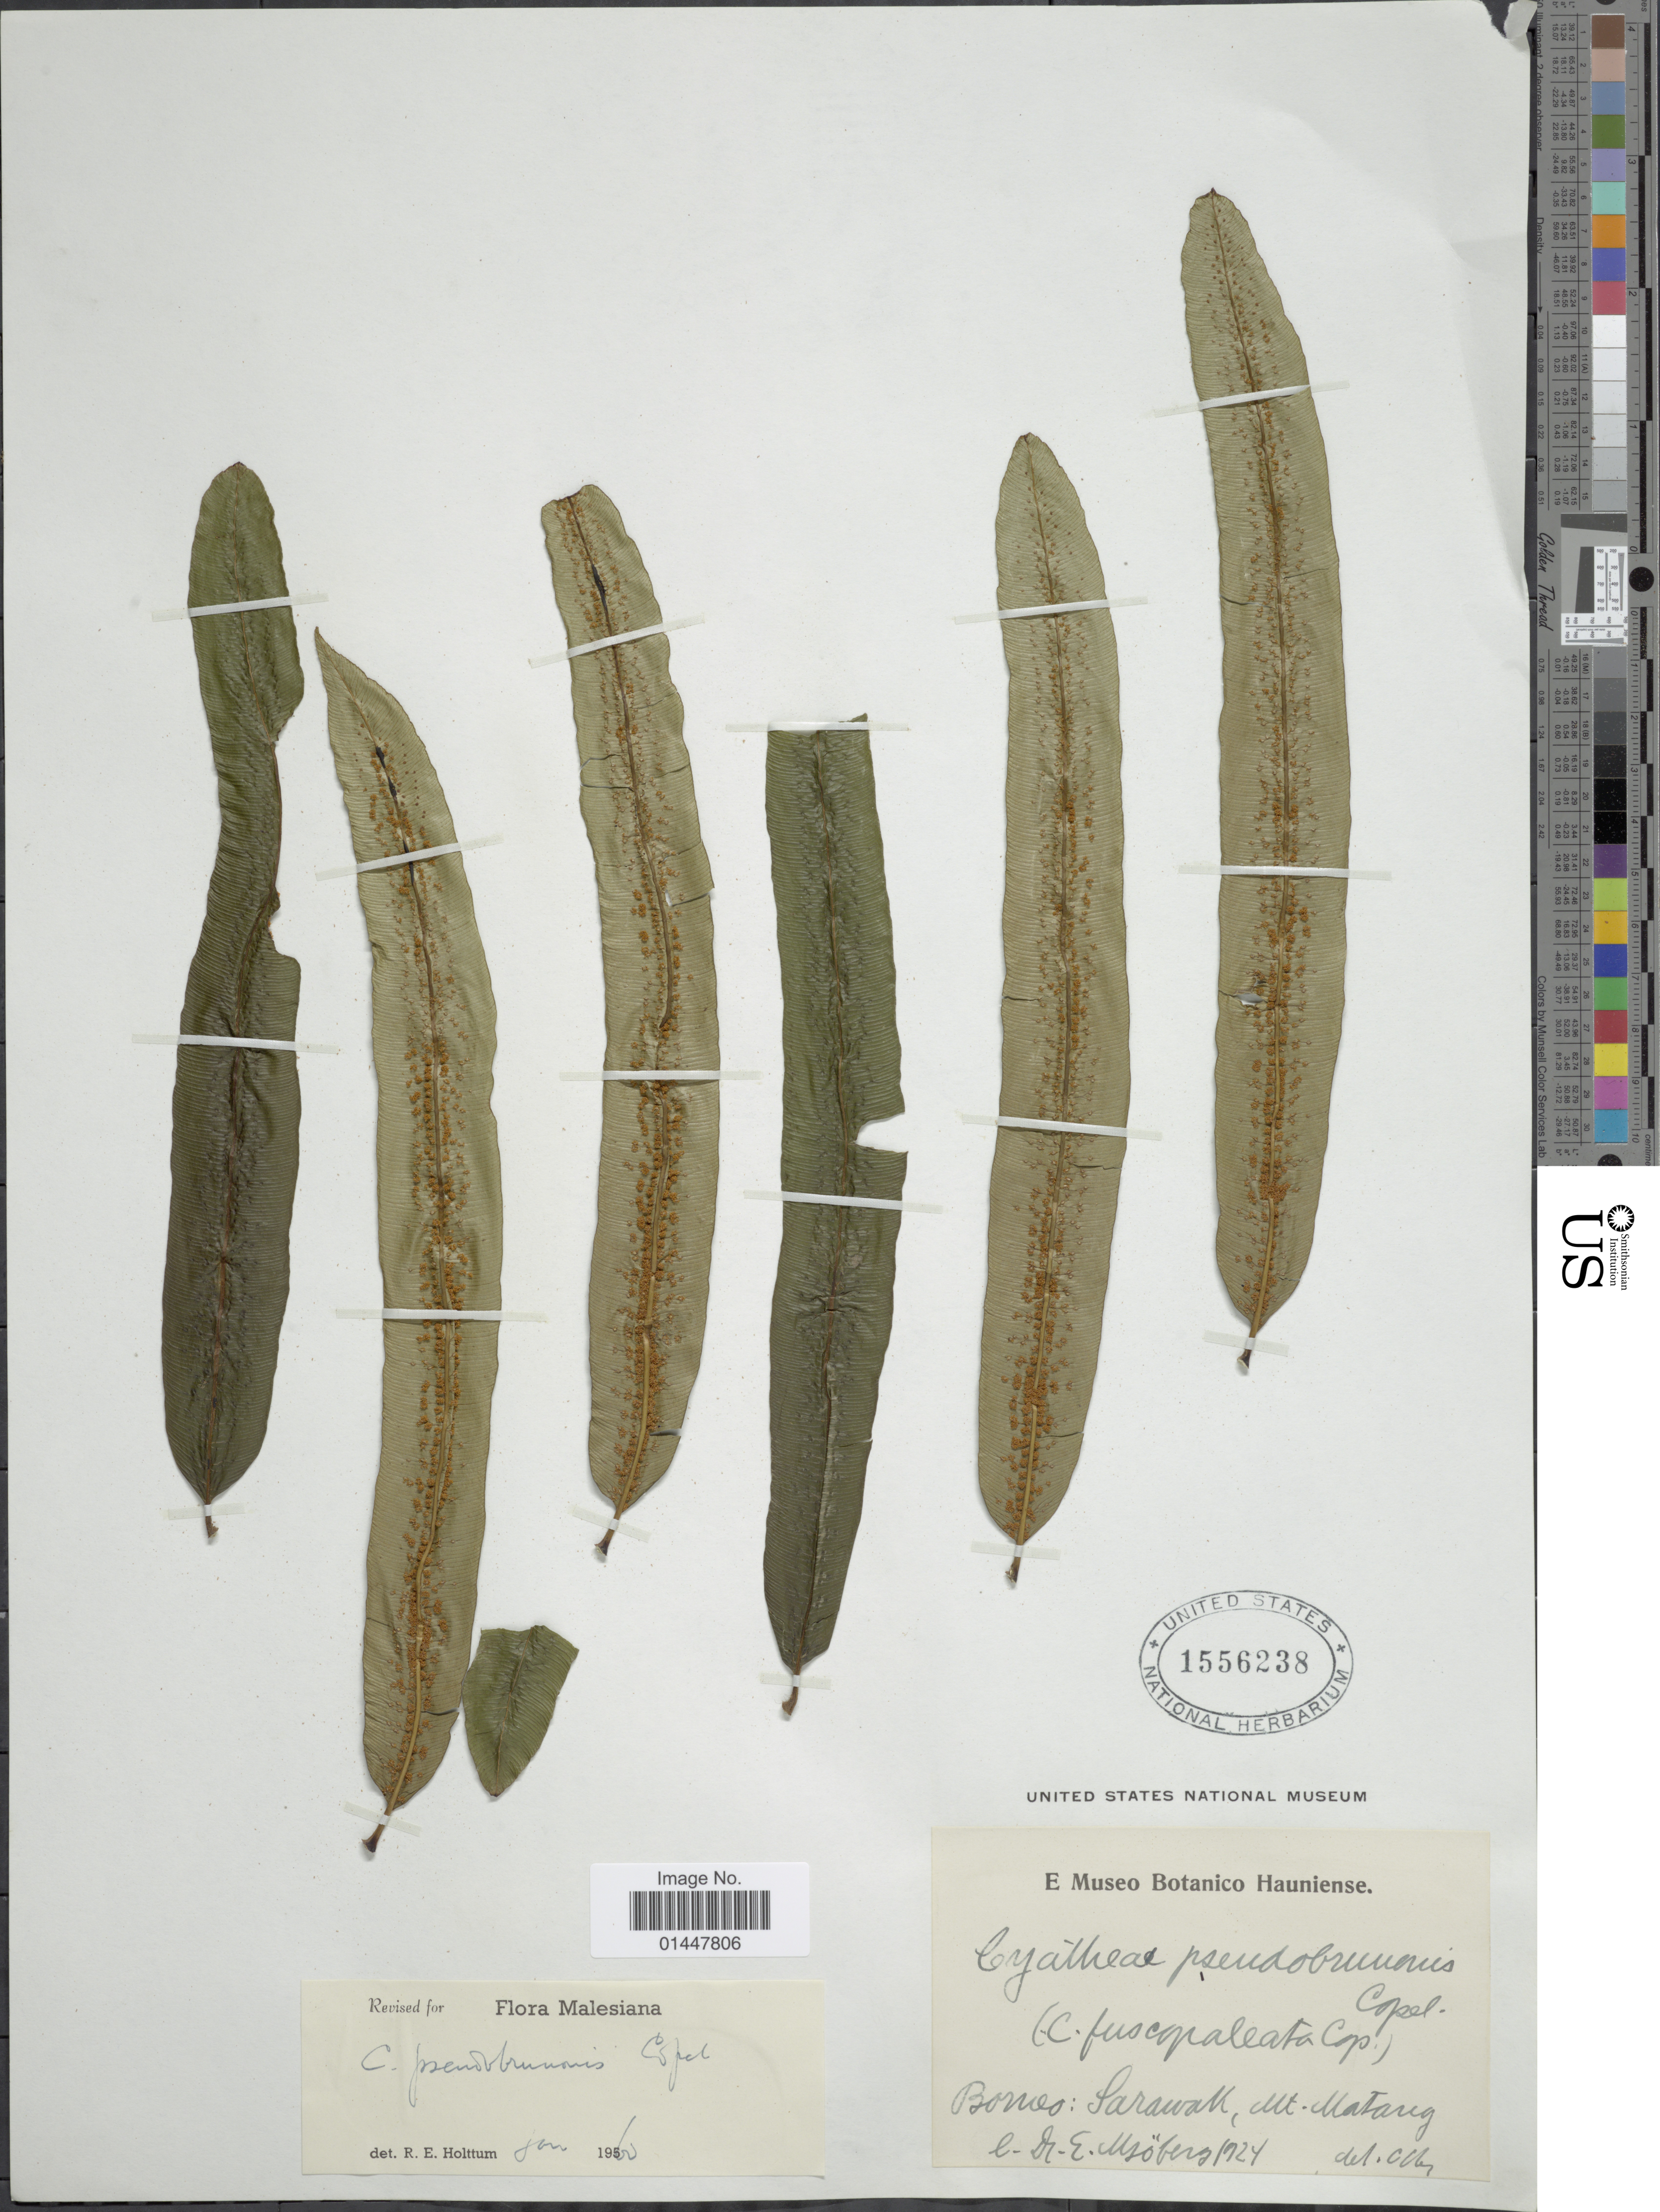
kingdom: Plantae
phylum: Tracheophyta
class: Polypodiopsida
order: Cyatheales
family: Cyatheaceae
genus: Sphaeropteris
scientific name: Sphaeropteris moluccana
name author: (Desv.) R.M. Tryon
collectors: E. Mjoberg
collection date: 1924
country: Malaysia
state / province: Sarawak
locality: Borneo, Mt. Matang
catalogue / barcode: US 1556238